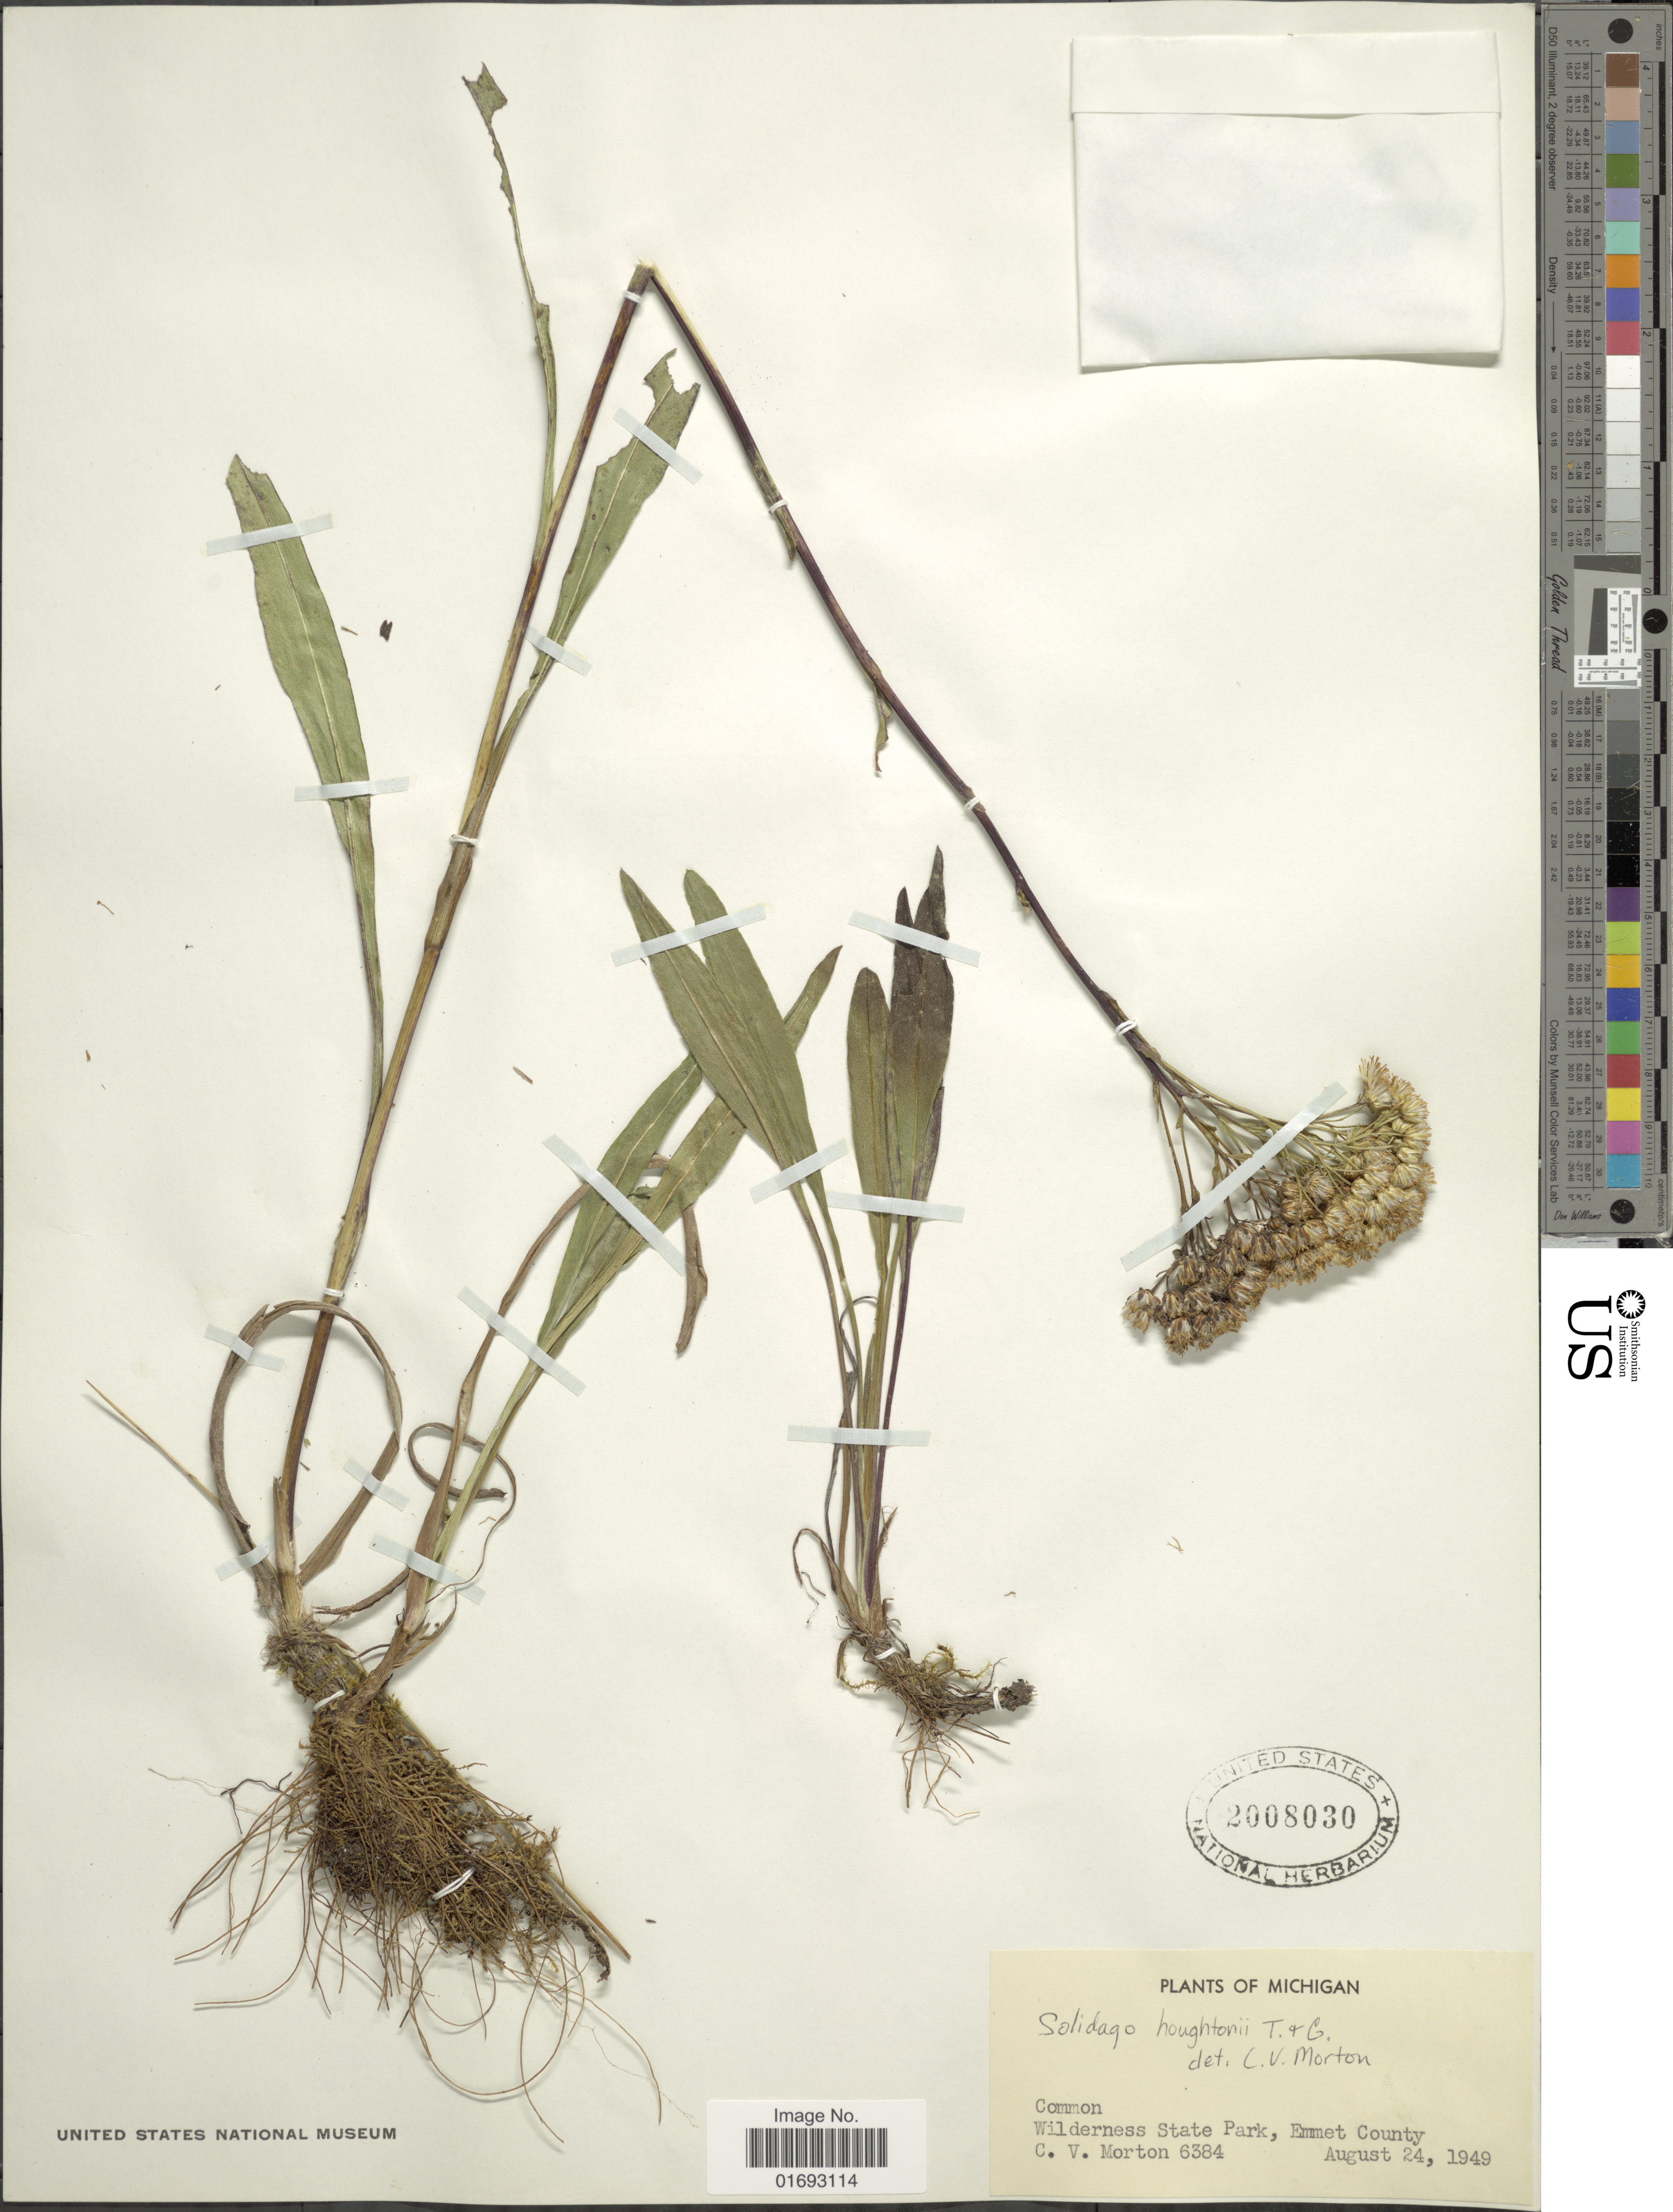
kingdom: Plantae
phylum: Tracheophyta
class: Magnoliopsida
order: Asterales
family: Asteraceae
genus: Oligoneuron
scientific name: Oligoneuron ohioense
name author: (Riddell) G.N. Jones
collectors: C. V. Morton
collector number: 6384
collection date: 1949-08-24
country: United States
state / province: Michigan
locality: Widlerness State Park, Emmet County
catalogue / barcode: US 2008030